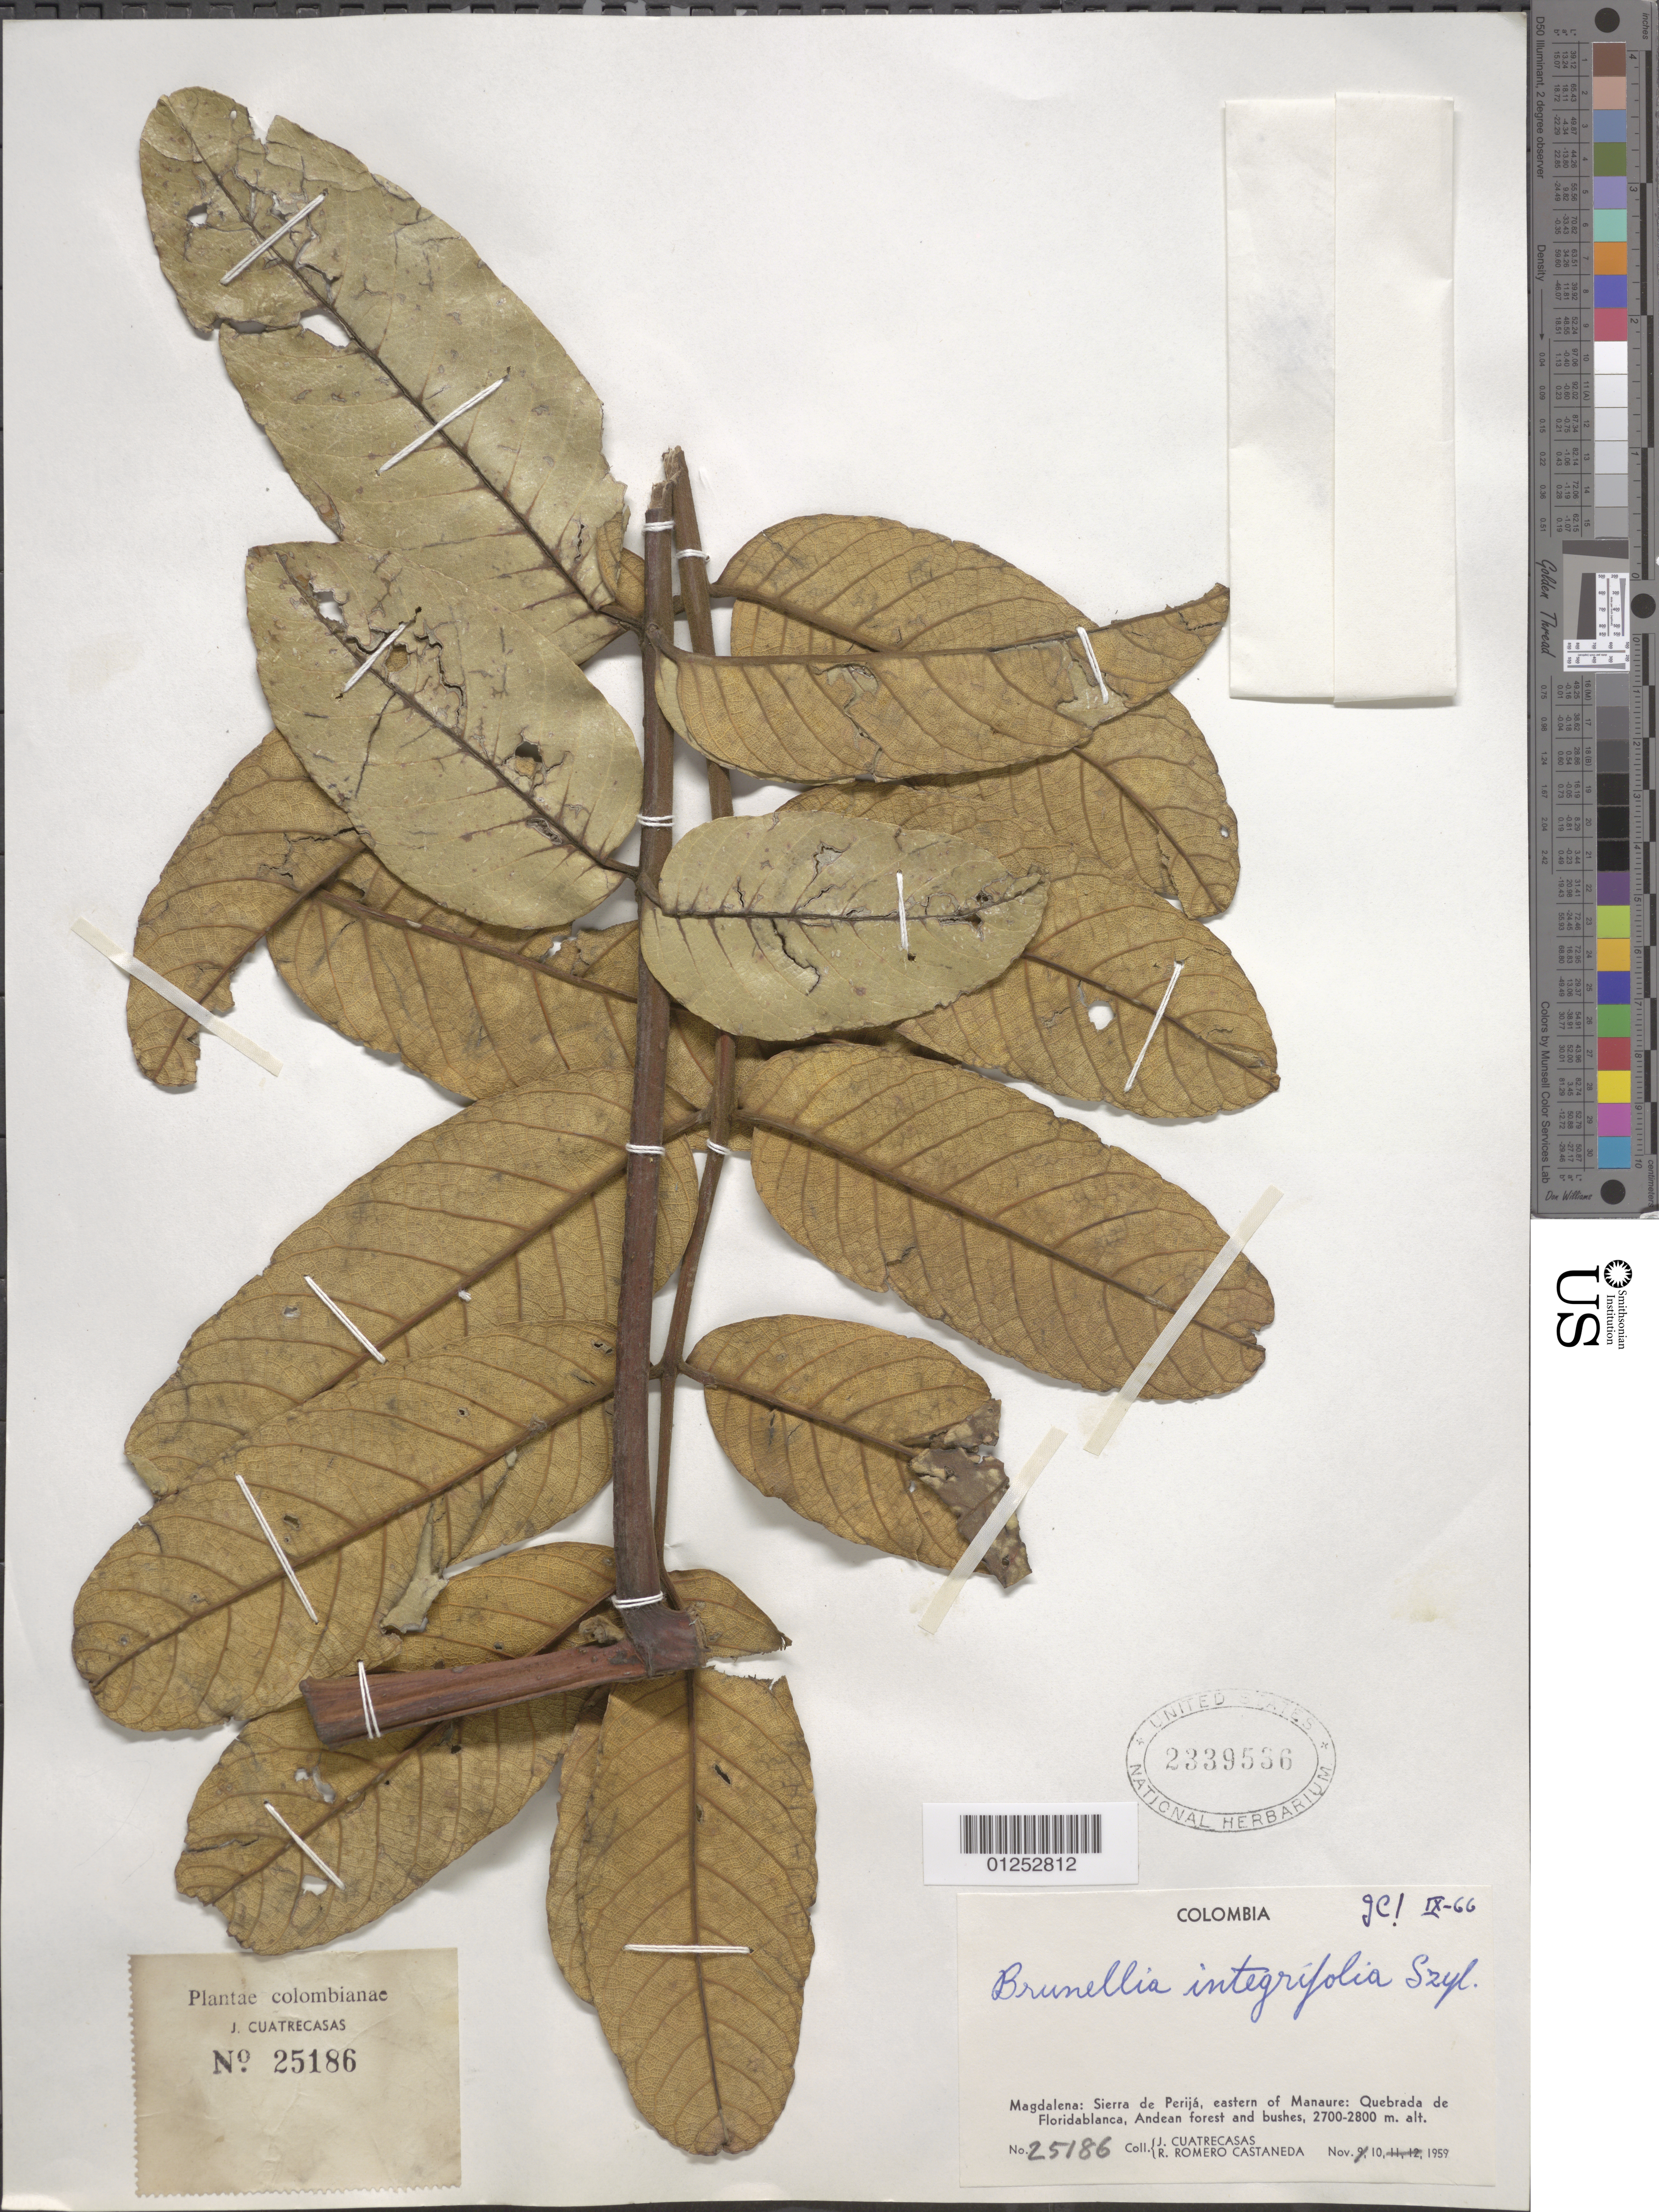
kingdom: Plantae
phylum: Tracheophyta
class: Magnoliopsida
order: Oxalidales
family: Brunelliaceae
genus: Brunellia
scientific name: Brunellia integrifolia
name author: Szyszyl.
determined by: Cuatrecasas, J.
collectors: J. Cuatrecasas & R. Romero Castañeda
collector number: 25186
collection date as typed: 10 Nov 1959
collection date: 1959-11-10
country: Colombia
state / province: Magdalena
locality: Sierra de Perija, E of Manaure: Quebrada de Floridablanca.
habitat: Andean forest and bushes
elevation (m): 2700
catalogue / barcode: US 2339536